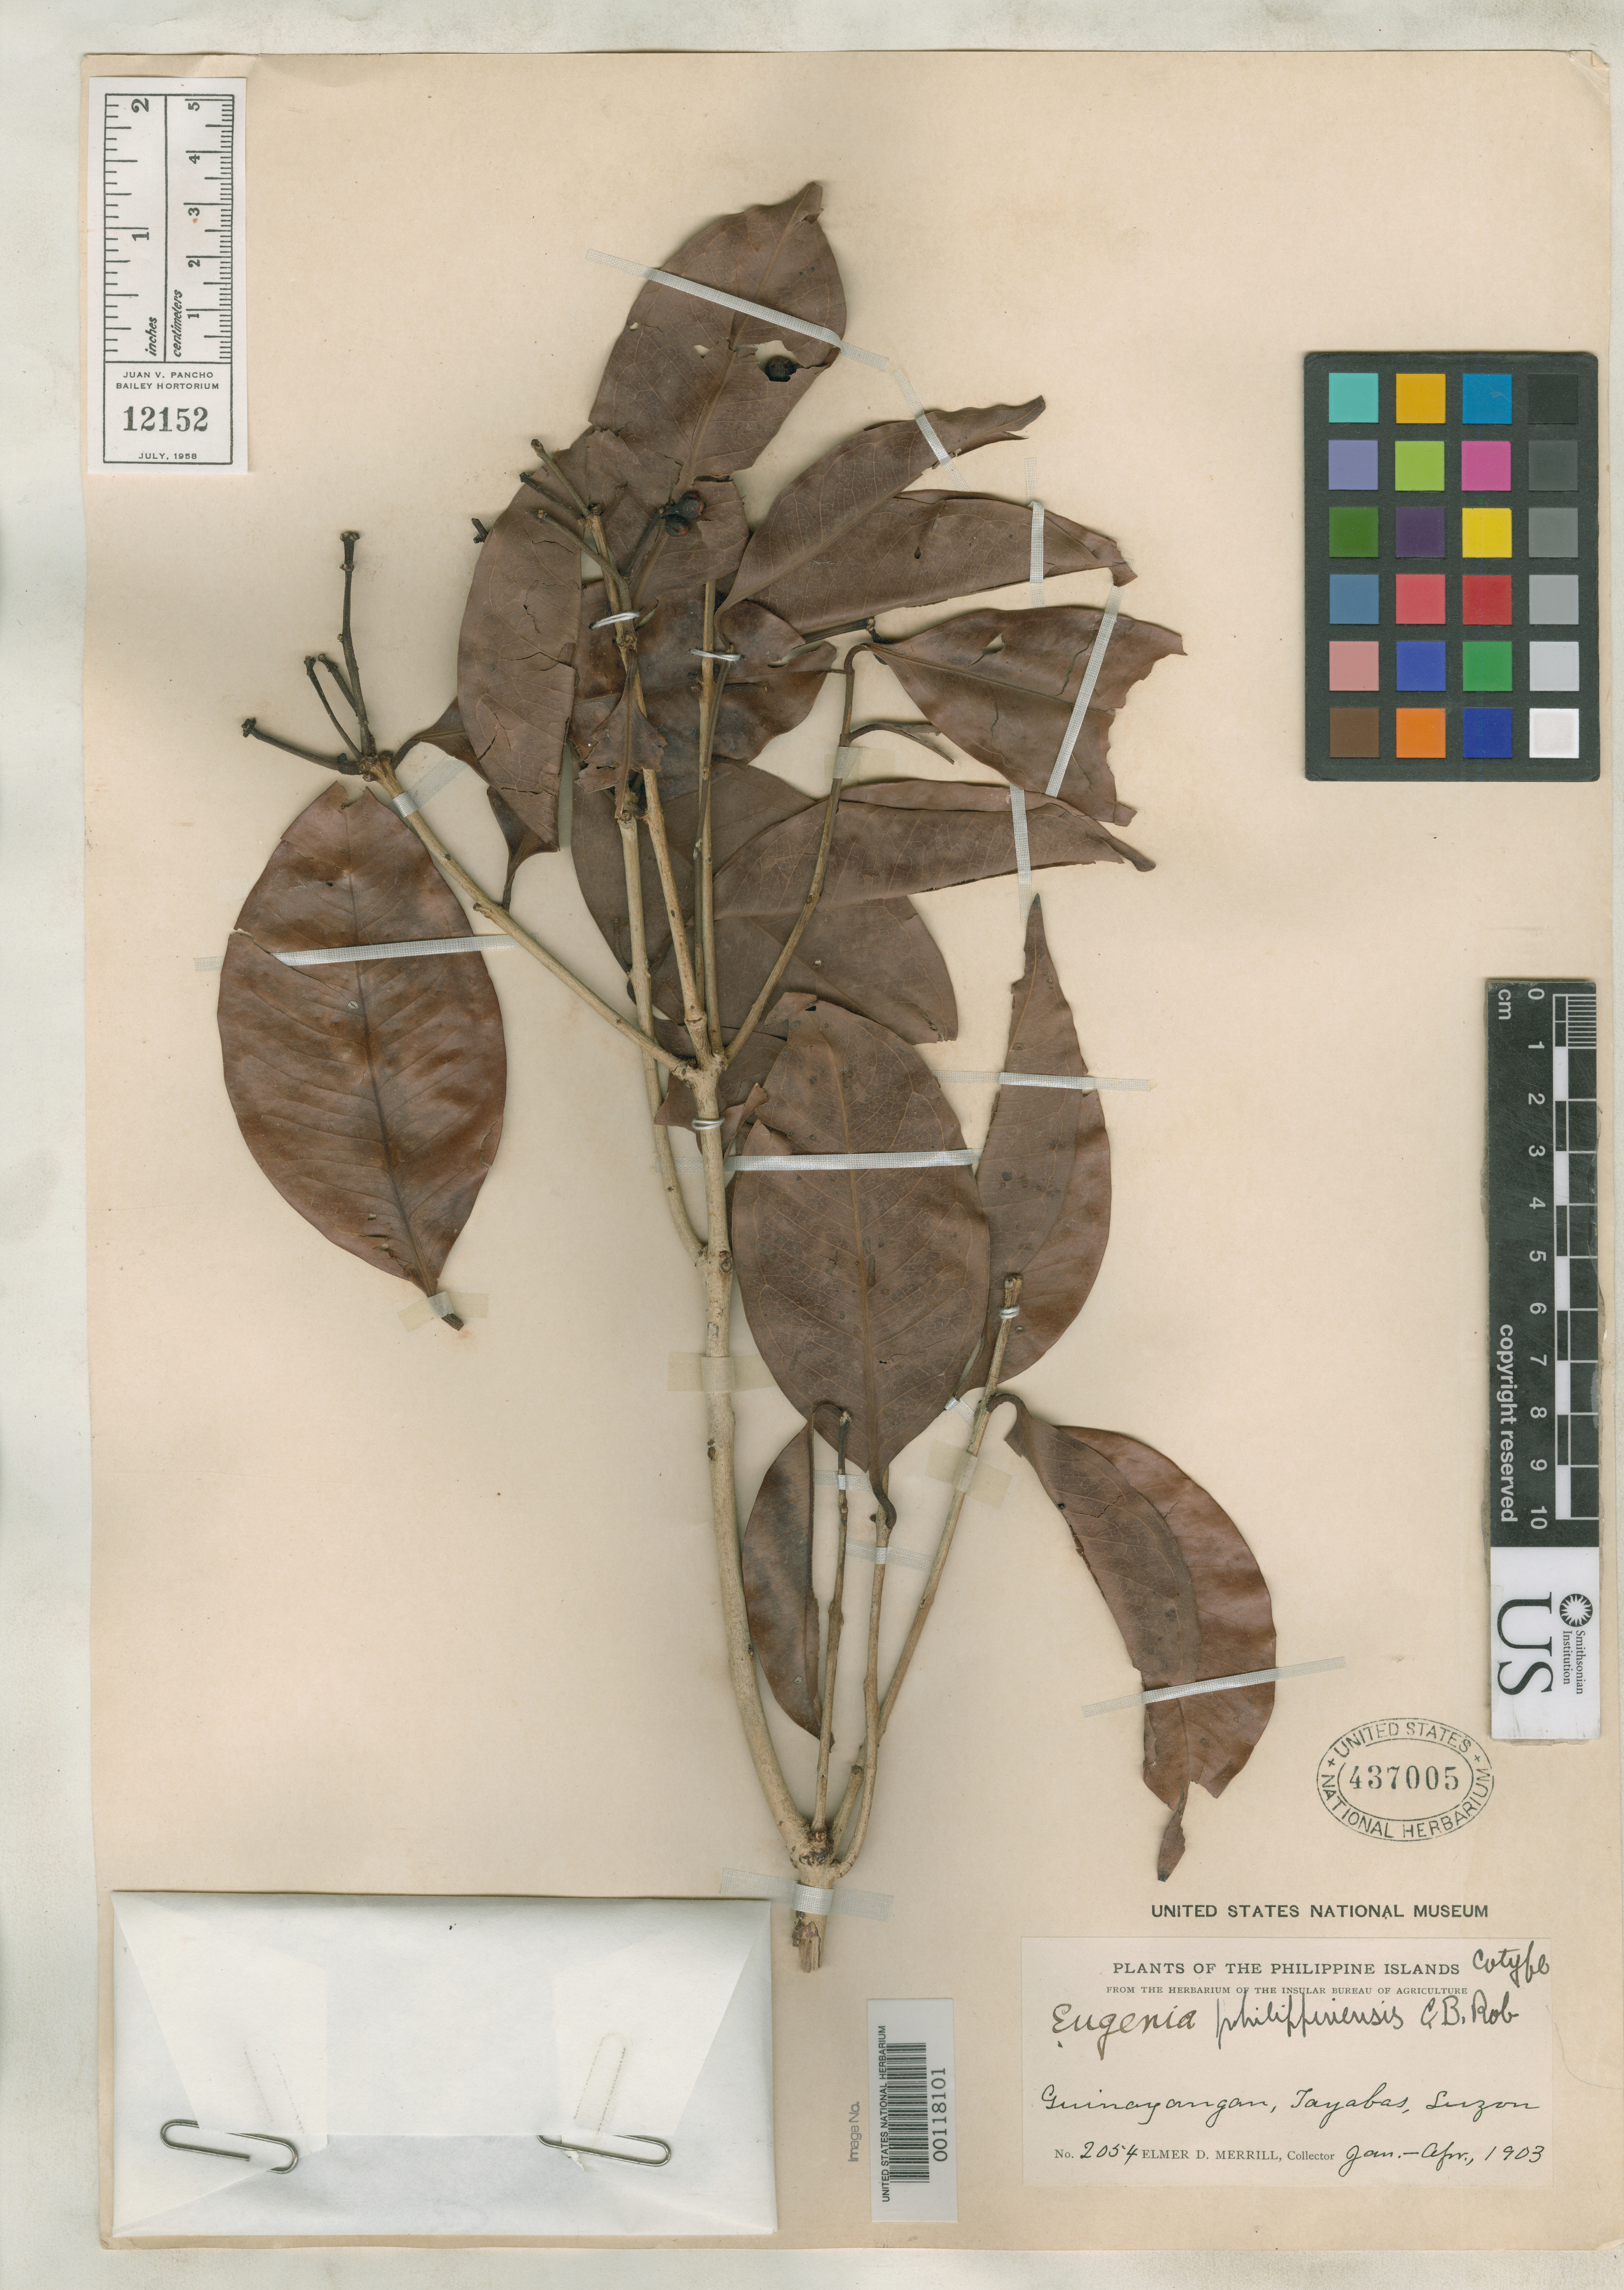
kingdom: Plantae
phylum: Tracheophyta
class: Magnoliopsida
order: Myrtales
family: Myrtaceae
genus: Eugenia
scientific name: Eugenia philippinensis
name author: C.B. Rob.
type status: Isotype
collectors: E. D. Merrill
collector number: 2054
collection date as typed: Jan 1903 to -- Apr 1903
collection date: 1903-01/1903-04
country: Philippines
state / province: Calabarzon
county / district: Quezon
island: Luzon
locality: Guinayangan, Tayabas.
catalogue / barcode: US 437005